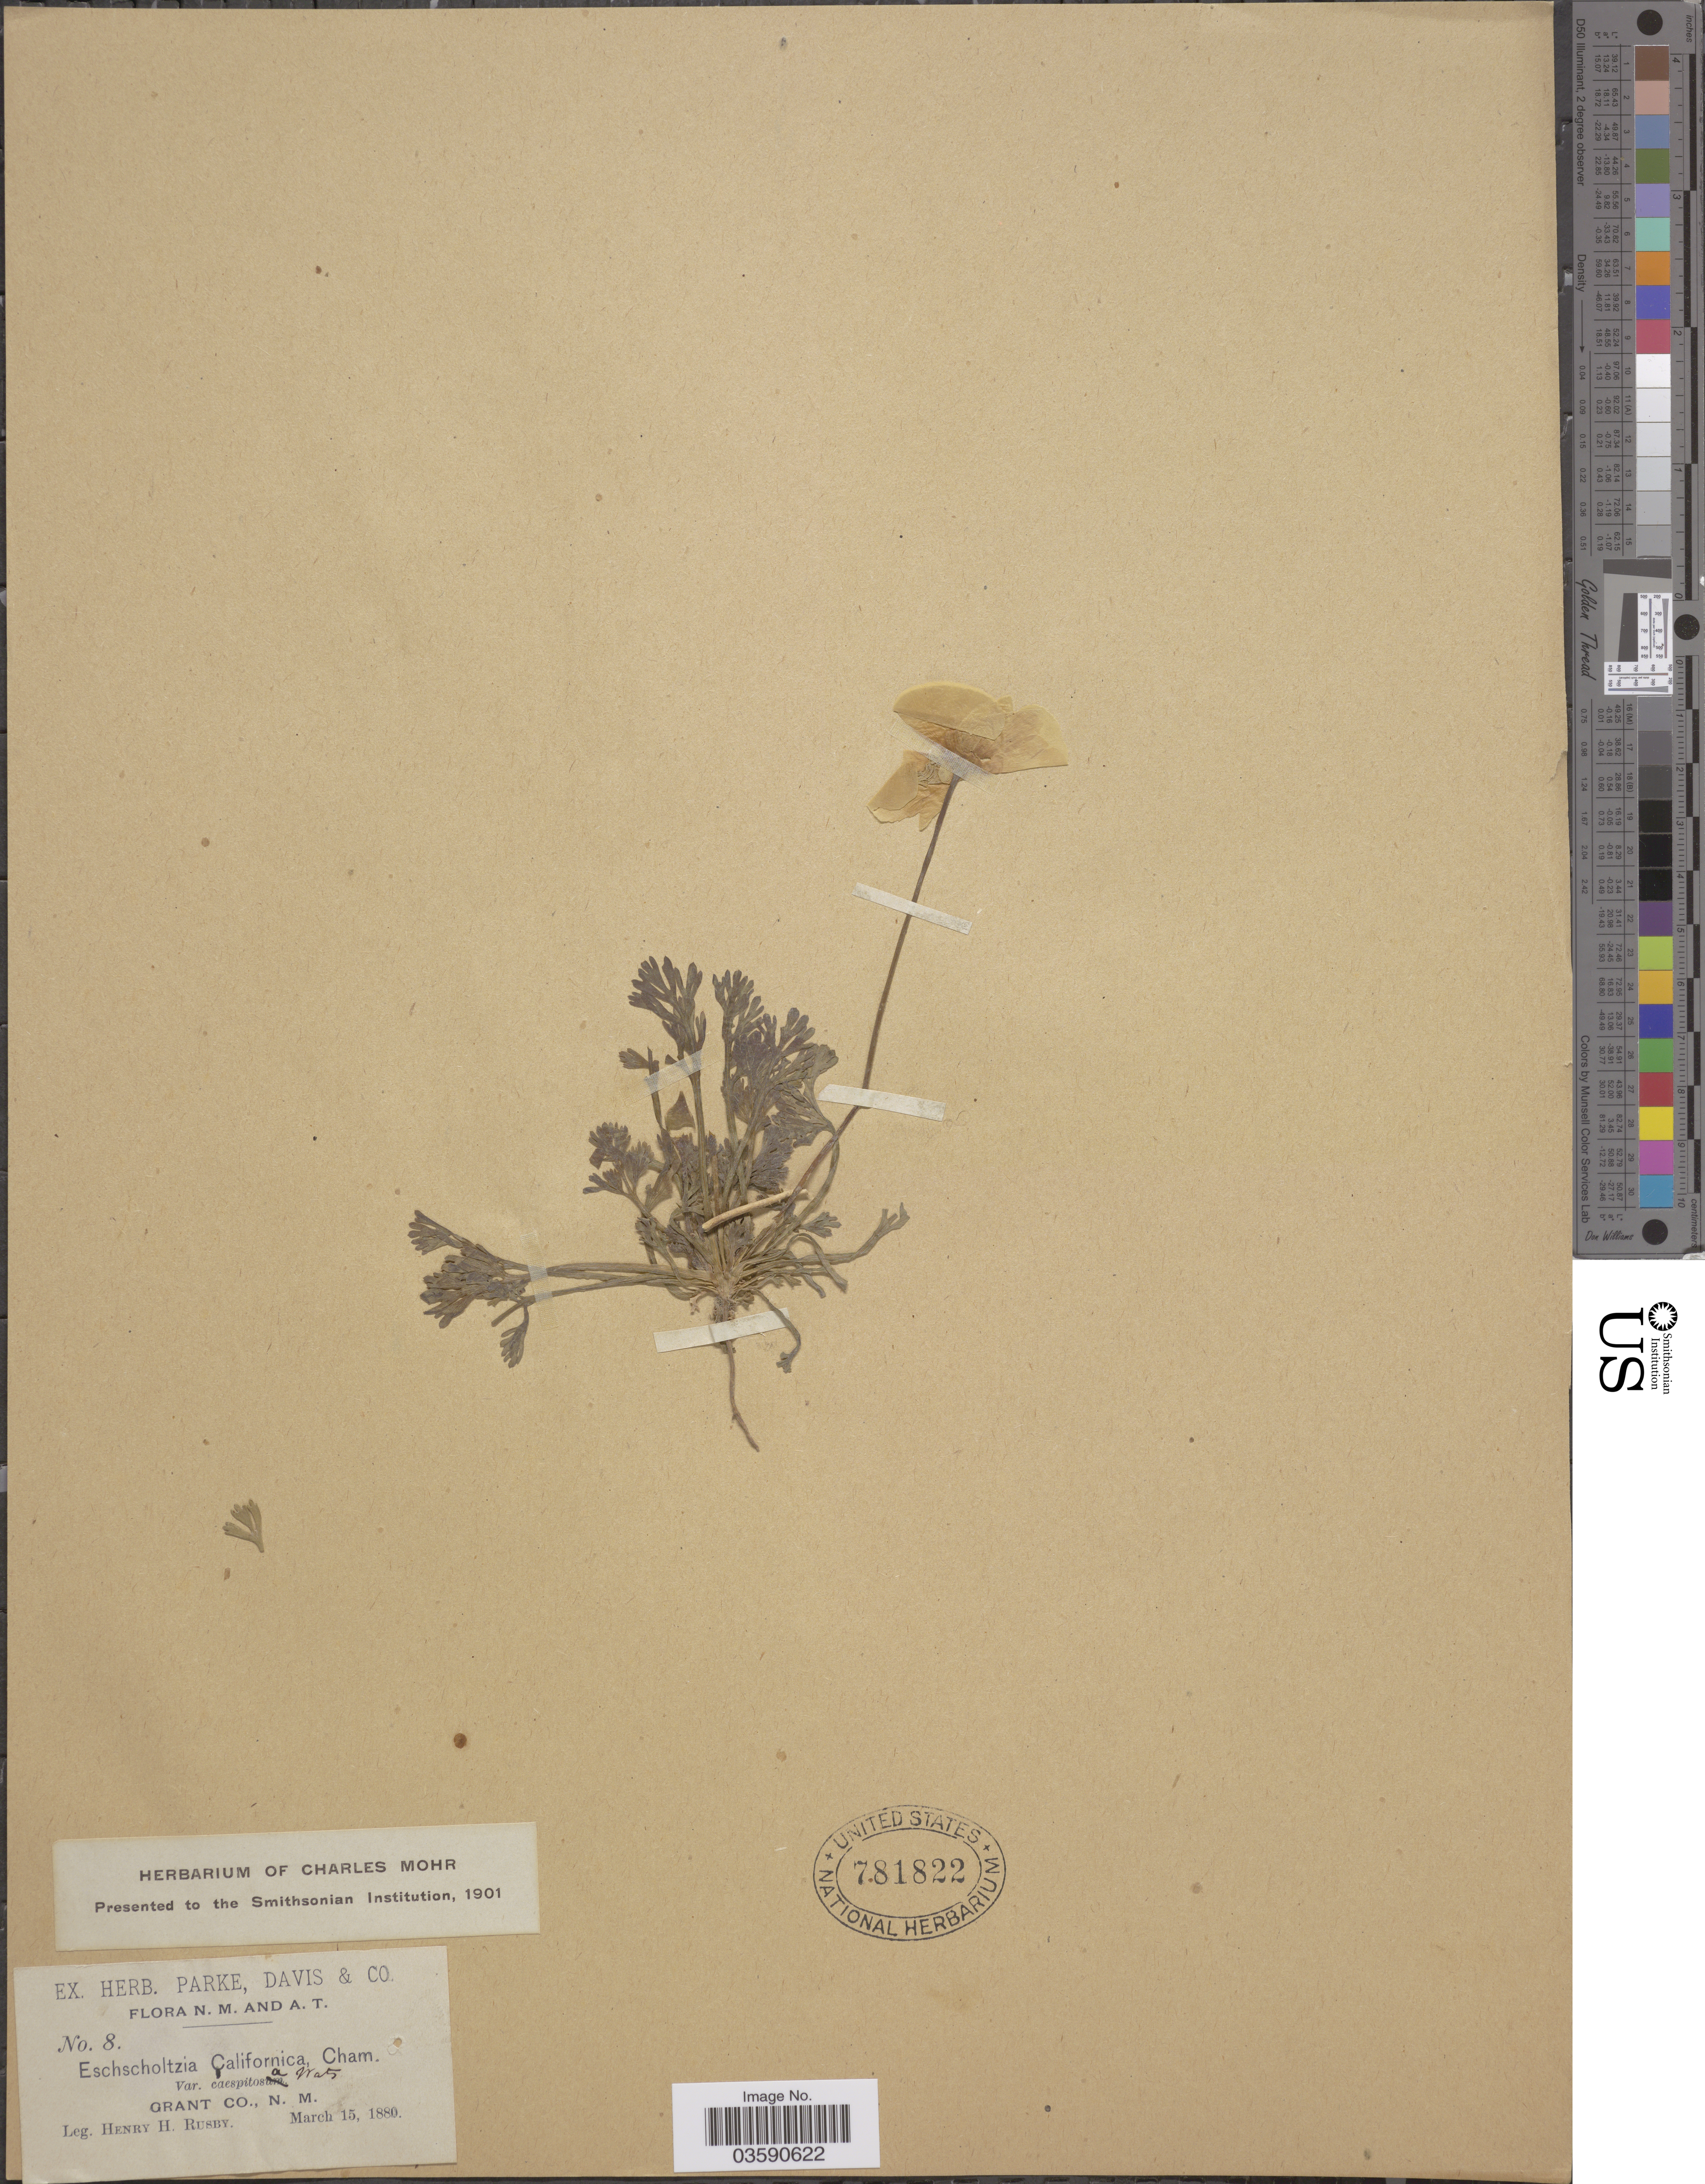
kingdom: Plantae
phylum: Tracheophyta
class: Magnoliopsida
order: Ranunculales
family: Papaveraceae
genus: Eschscholzia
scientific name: Eschscholzia mexicana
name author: Greene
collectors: H. H. Rusby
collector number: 8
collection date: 1880-03-15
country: United States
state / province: New Mexico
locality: N. M. and A. T. Grant Co.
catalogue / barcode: US 781822